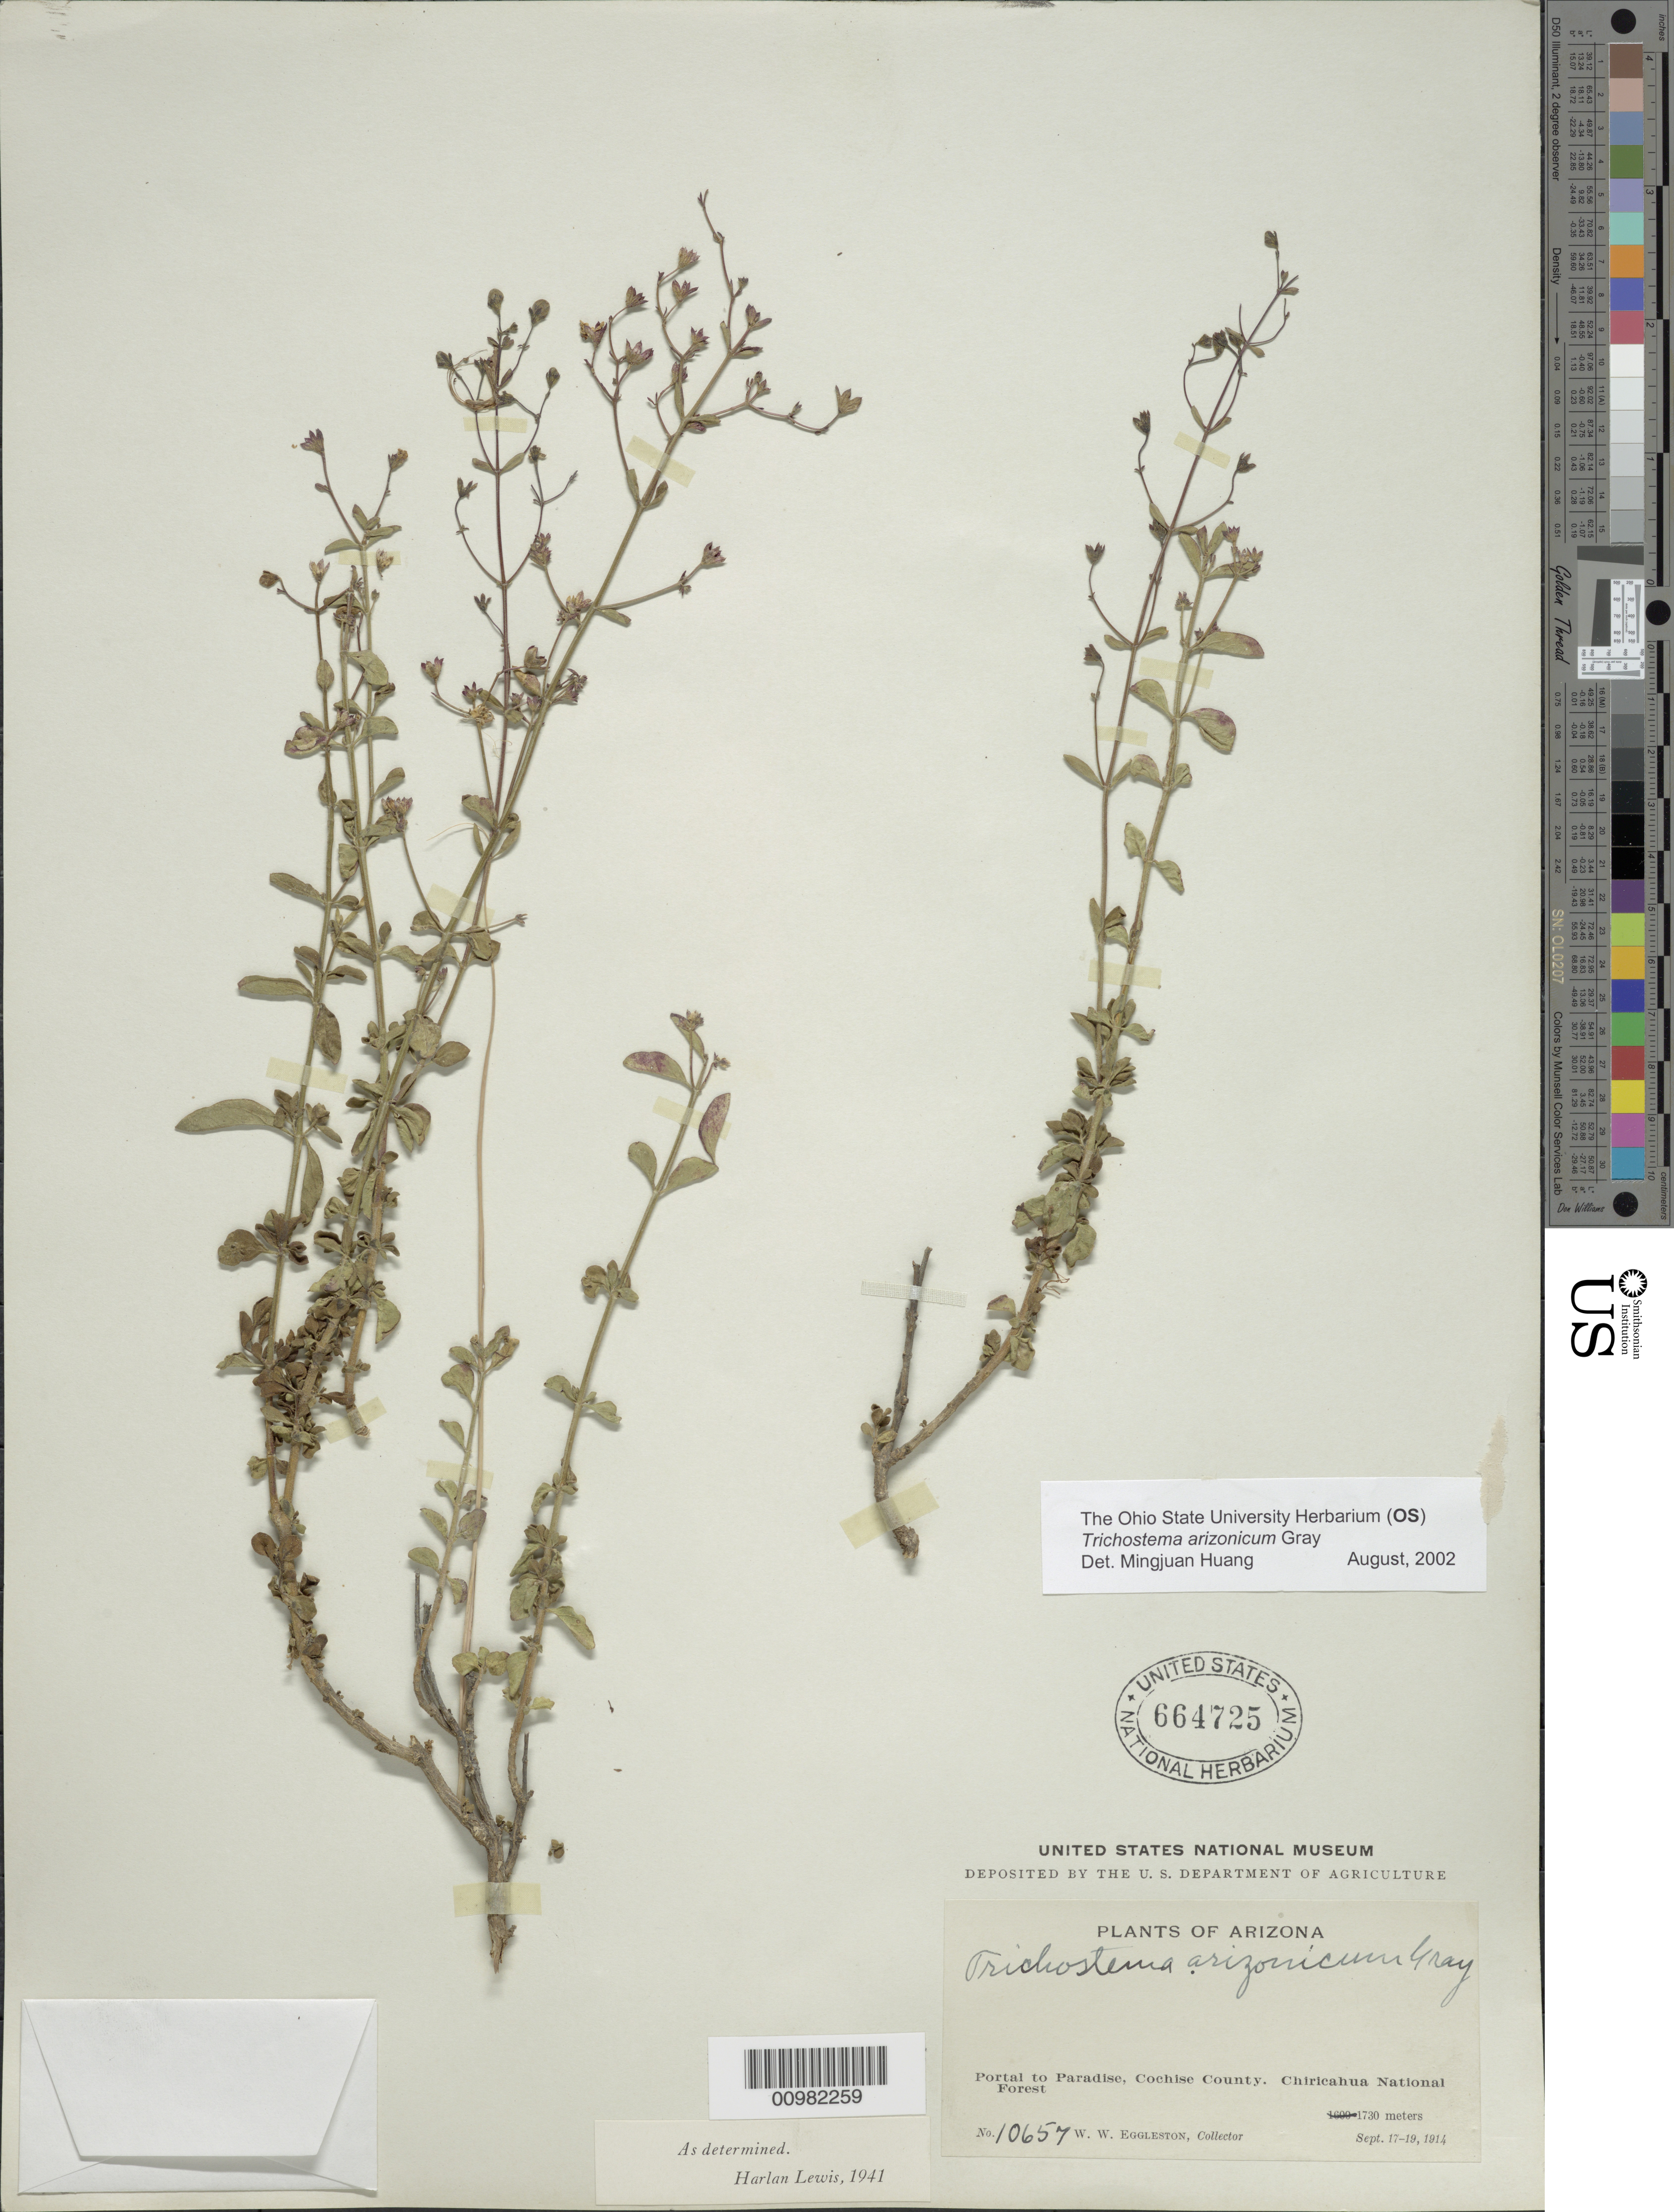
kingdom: Plantae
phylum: Tracheophyta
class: Magnoliopsida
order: Lamiales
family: Lamiaceae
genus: Trichostema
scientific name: Trichostema arizonicum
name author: A. Gray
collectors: W. W. Eggleston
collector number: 10657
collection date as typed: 17 Sep 1914 to 19 Sep 1914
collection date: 1914-09-17/1914-09-19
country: United States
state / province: Arizona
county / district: Cochise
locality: Chiricahua National Forest; Portal to Paradise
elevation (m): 1730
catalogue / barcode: US 664725